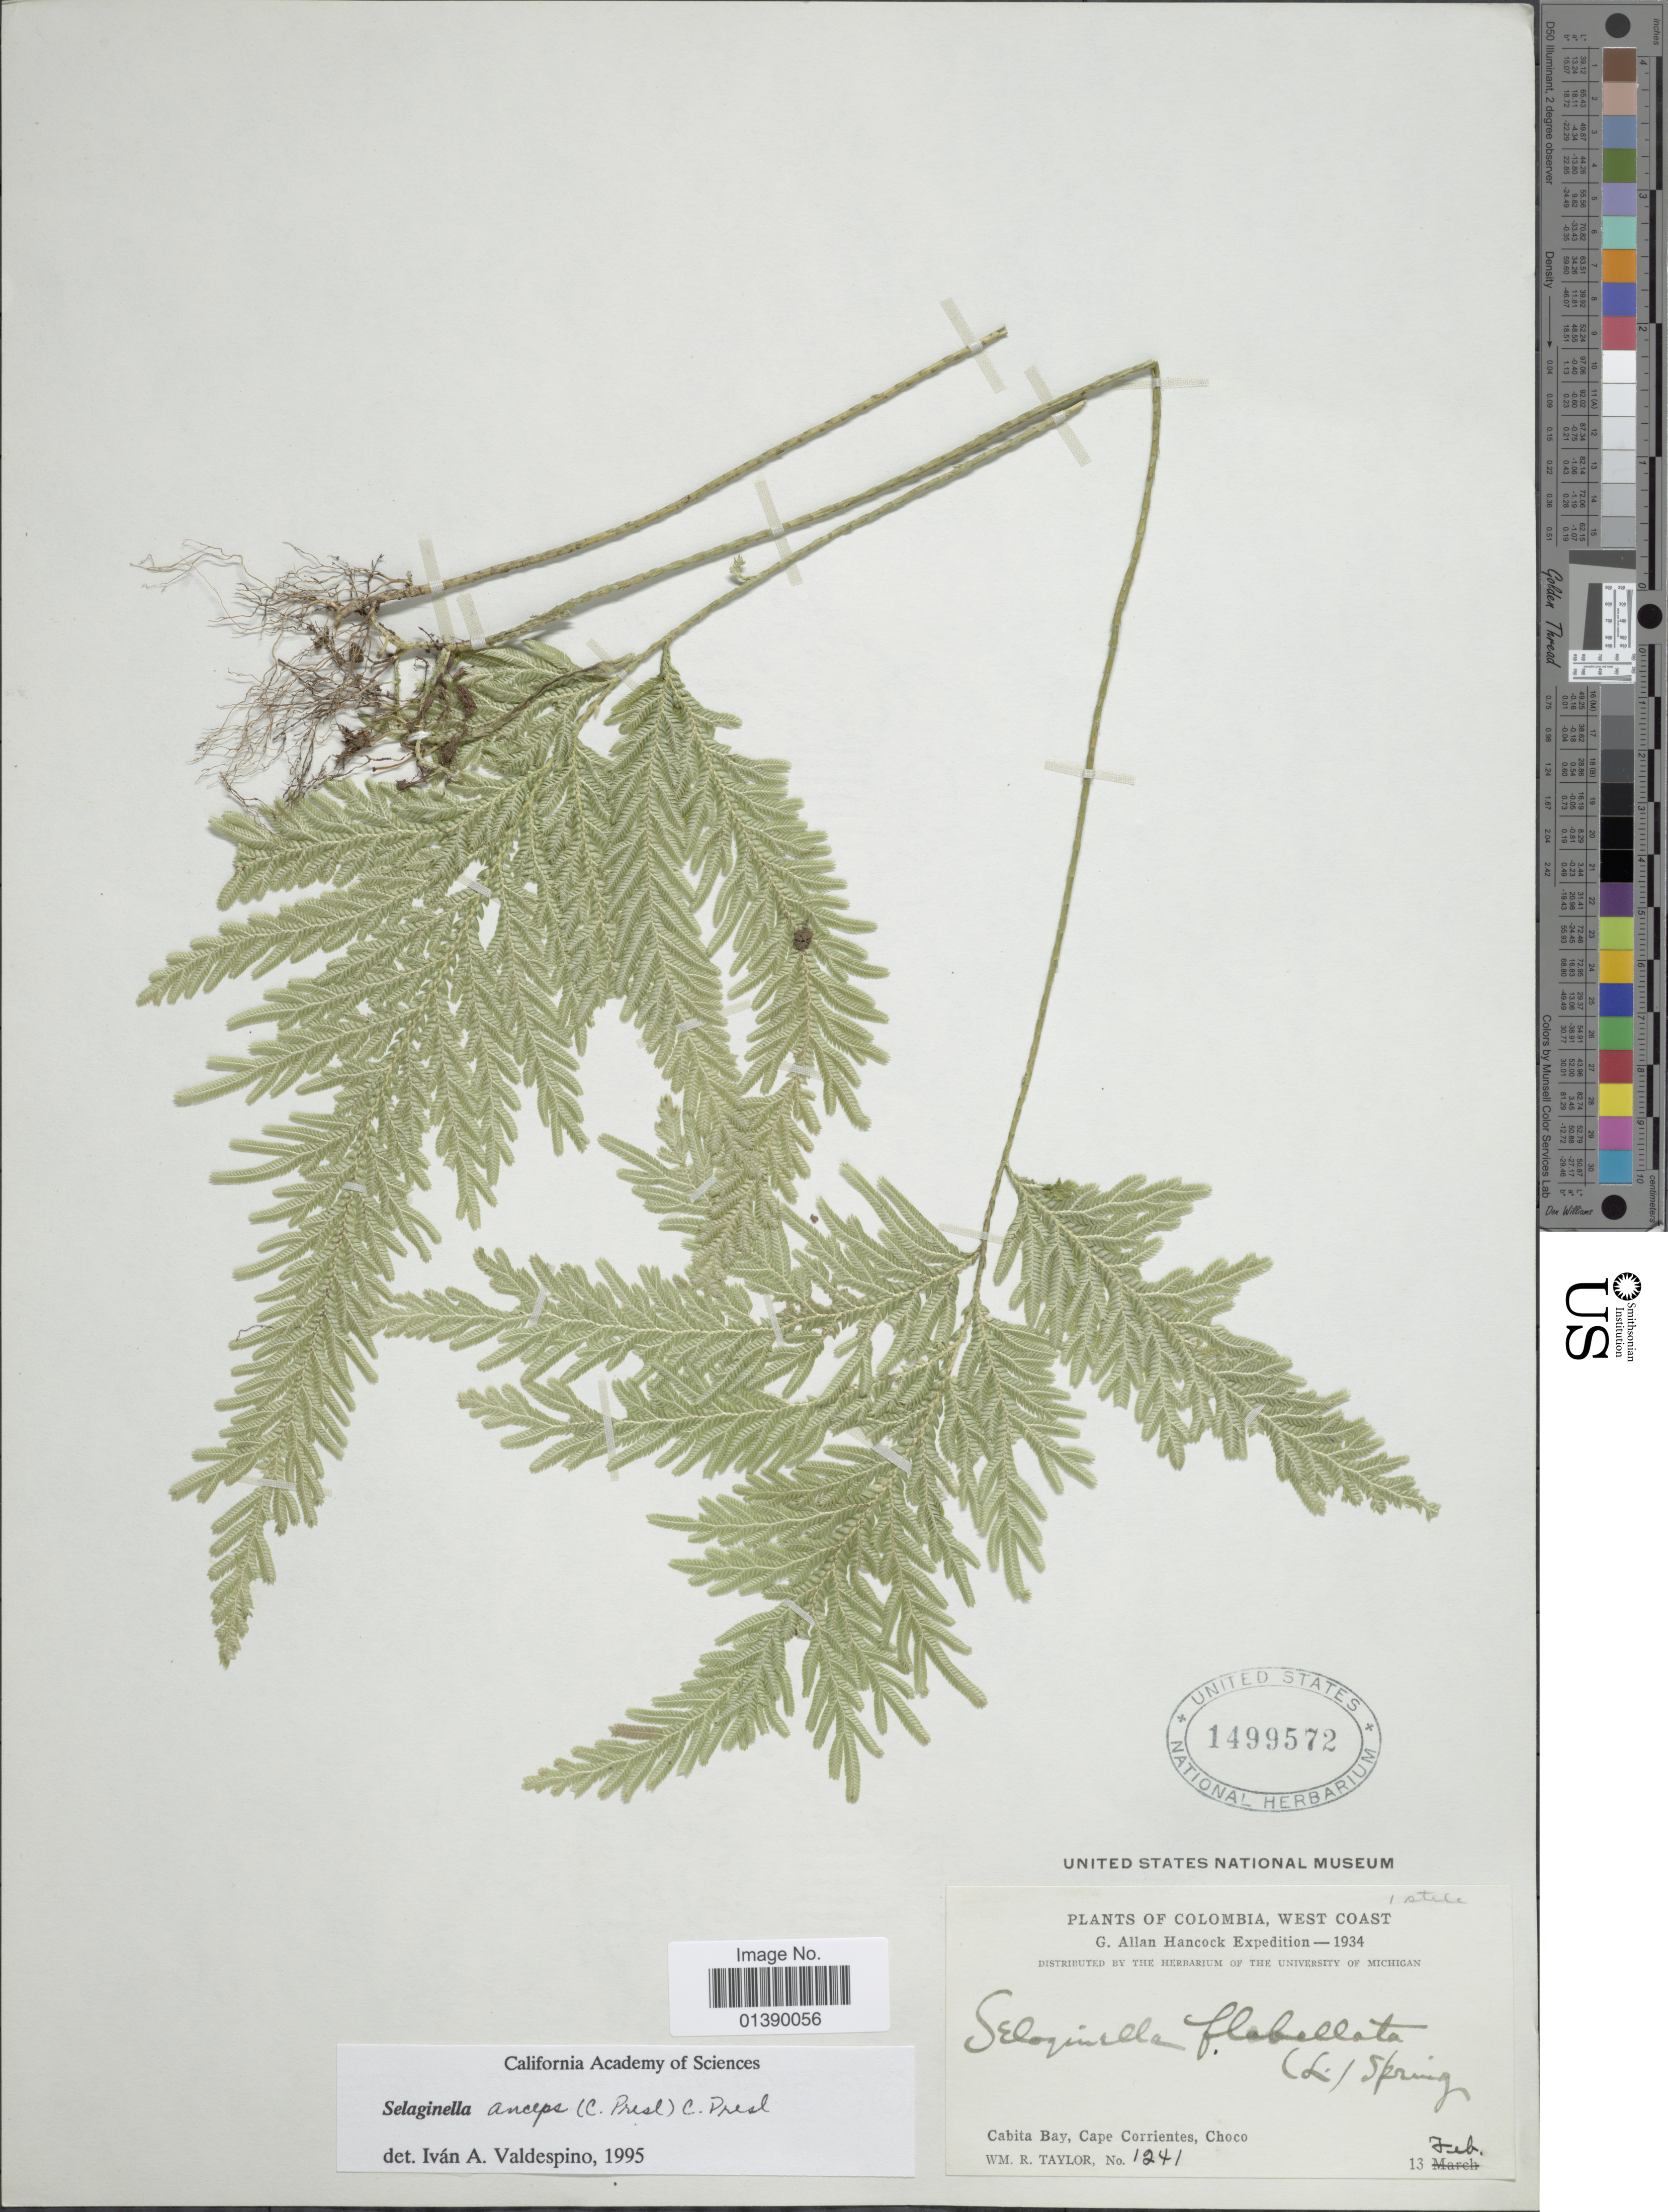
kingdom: Plantae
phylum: Tracheophyta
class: Lycopodiopsida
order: Selaginellales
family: Selaginellaceae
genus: Selaginella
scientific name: Selaginella anceps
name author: (C. Presl)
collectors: W. R. Taylor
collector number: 1241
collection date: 1934-02-13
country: Colombia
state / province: Chocó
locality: West coast, cabita Bay, Cape Corrientes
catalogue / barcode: US 1499572